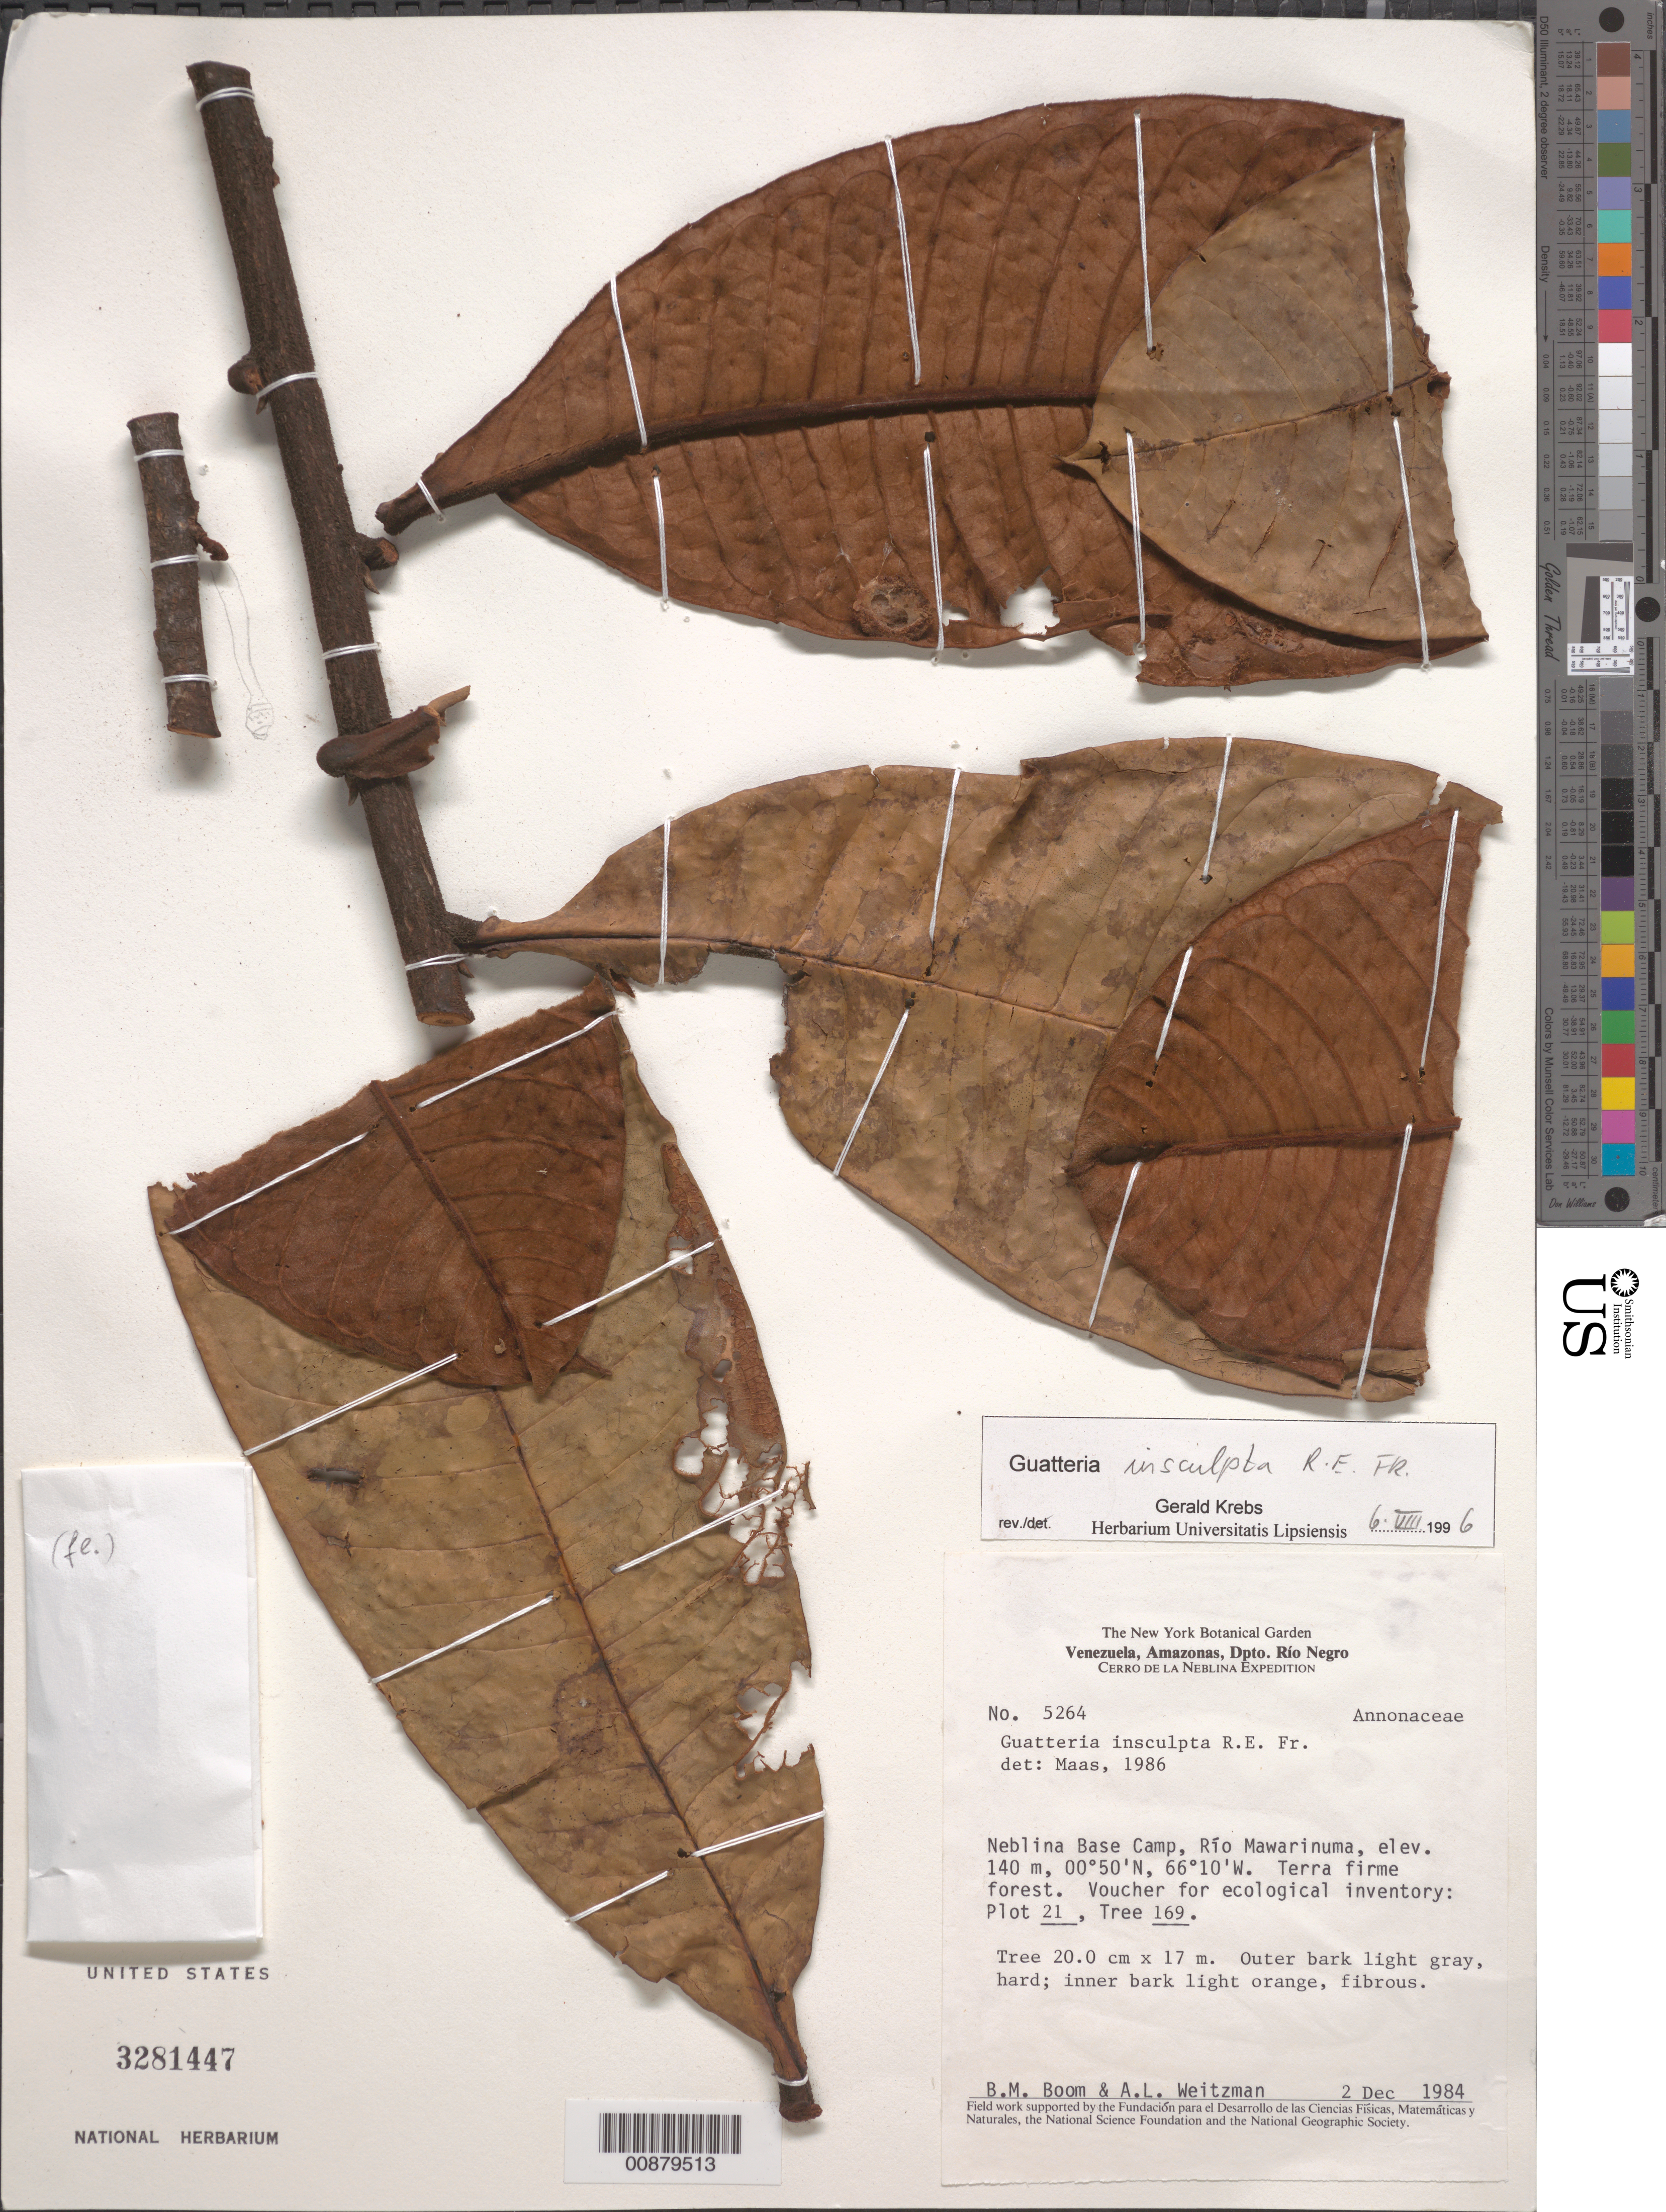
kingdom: Plantae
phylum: Tracheophyta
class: Magnoliopsida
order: Magnoliales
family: Annonaceae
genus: Guatteria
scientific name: Guatteria insculpta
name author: R.E. Fr.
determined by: Krebs, G.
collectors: B. M. Boom & A. L. Weitzman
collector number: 5264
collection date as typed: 2-Dec-84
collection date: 1984-12-02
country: Venezuela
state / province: Amazonas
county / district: Río Negro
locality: Cerro de la Neblina Base Camp, Río Mawarinuma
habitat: Terra firma forest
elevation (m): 140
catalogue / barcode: US 3281447